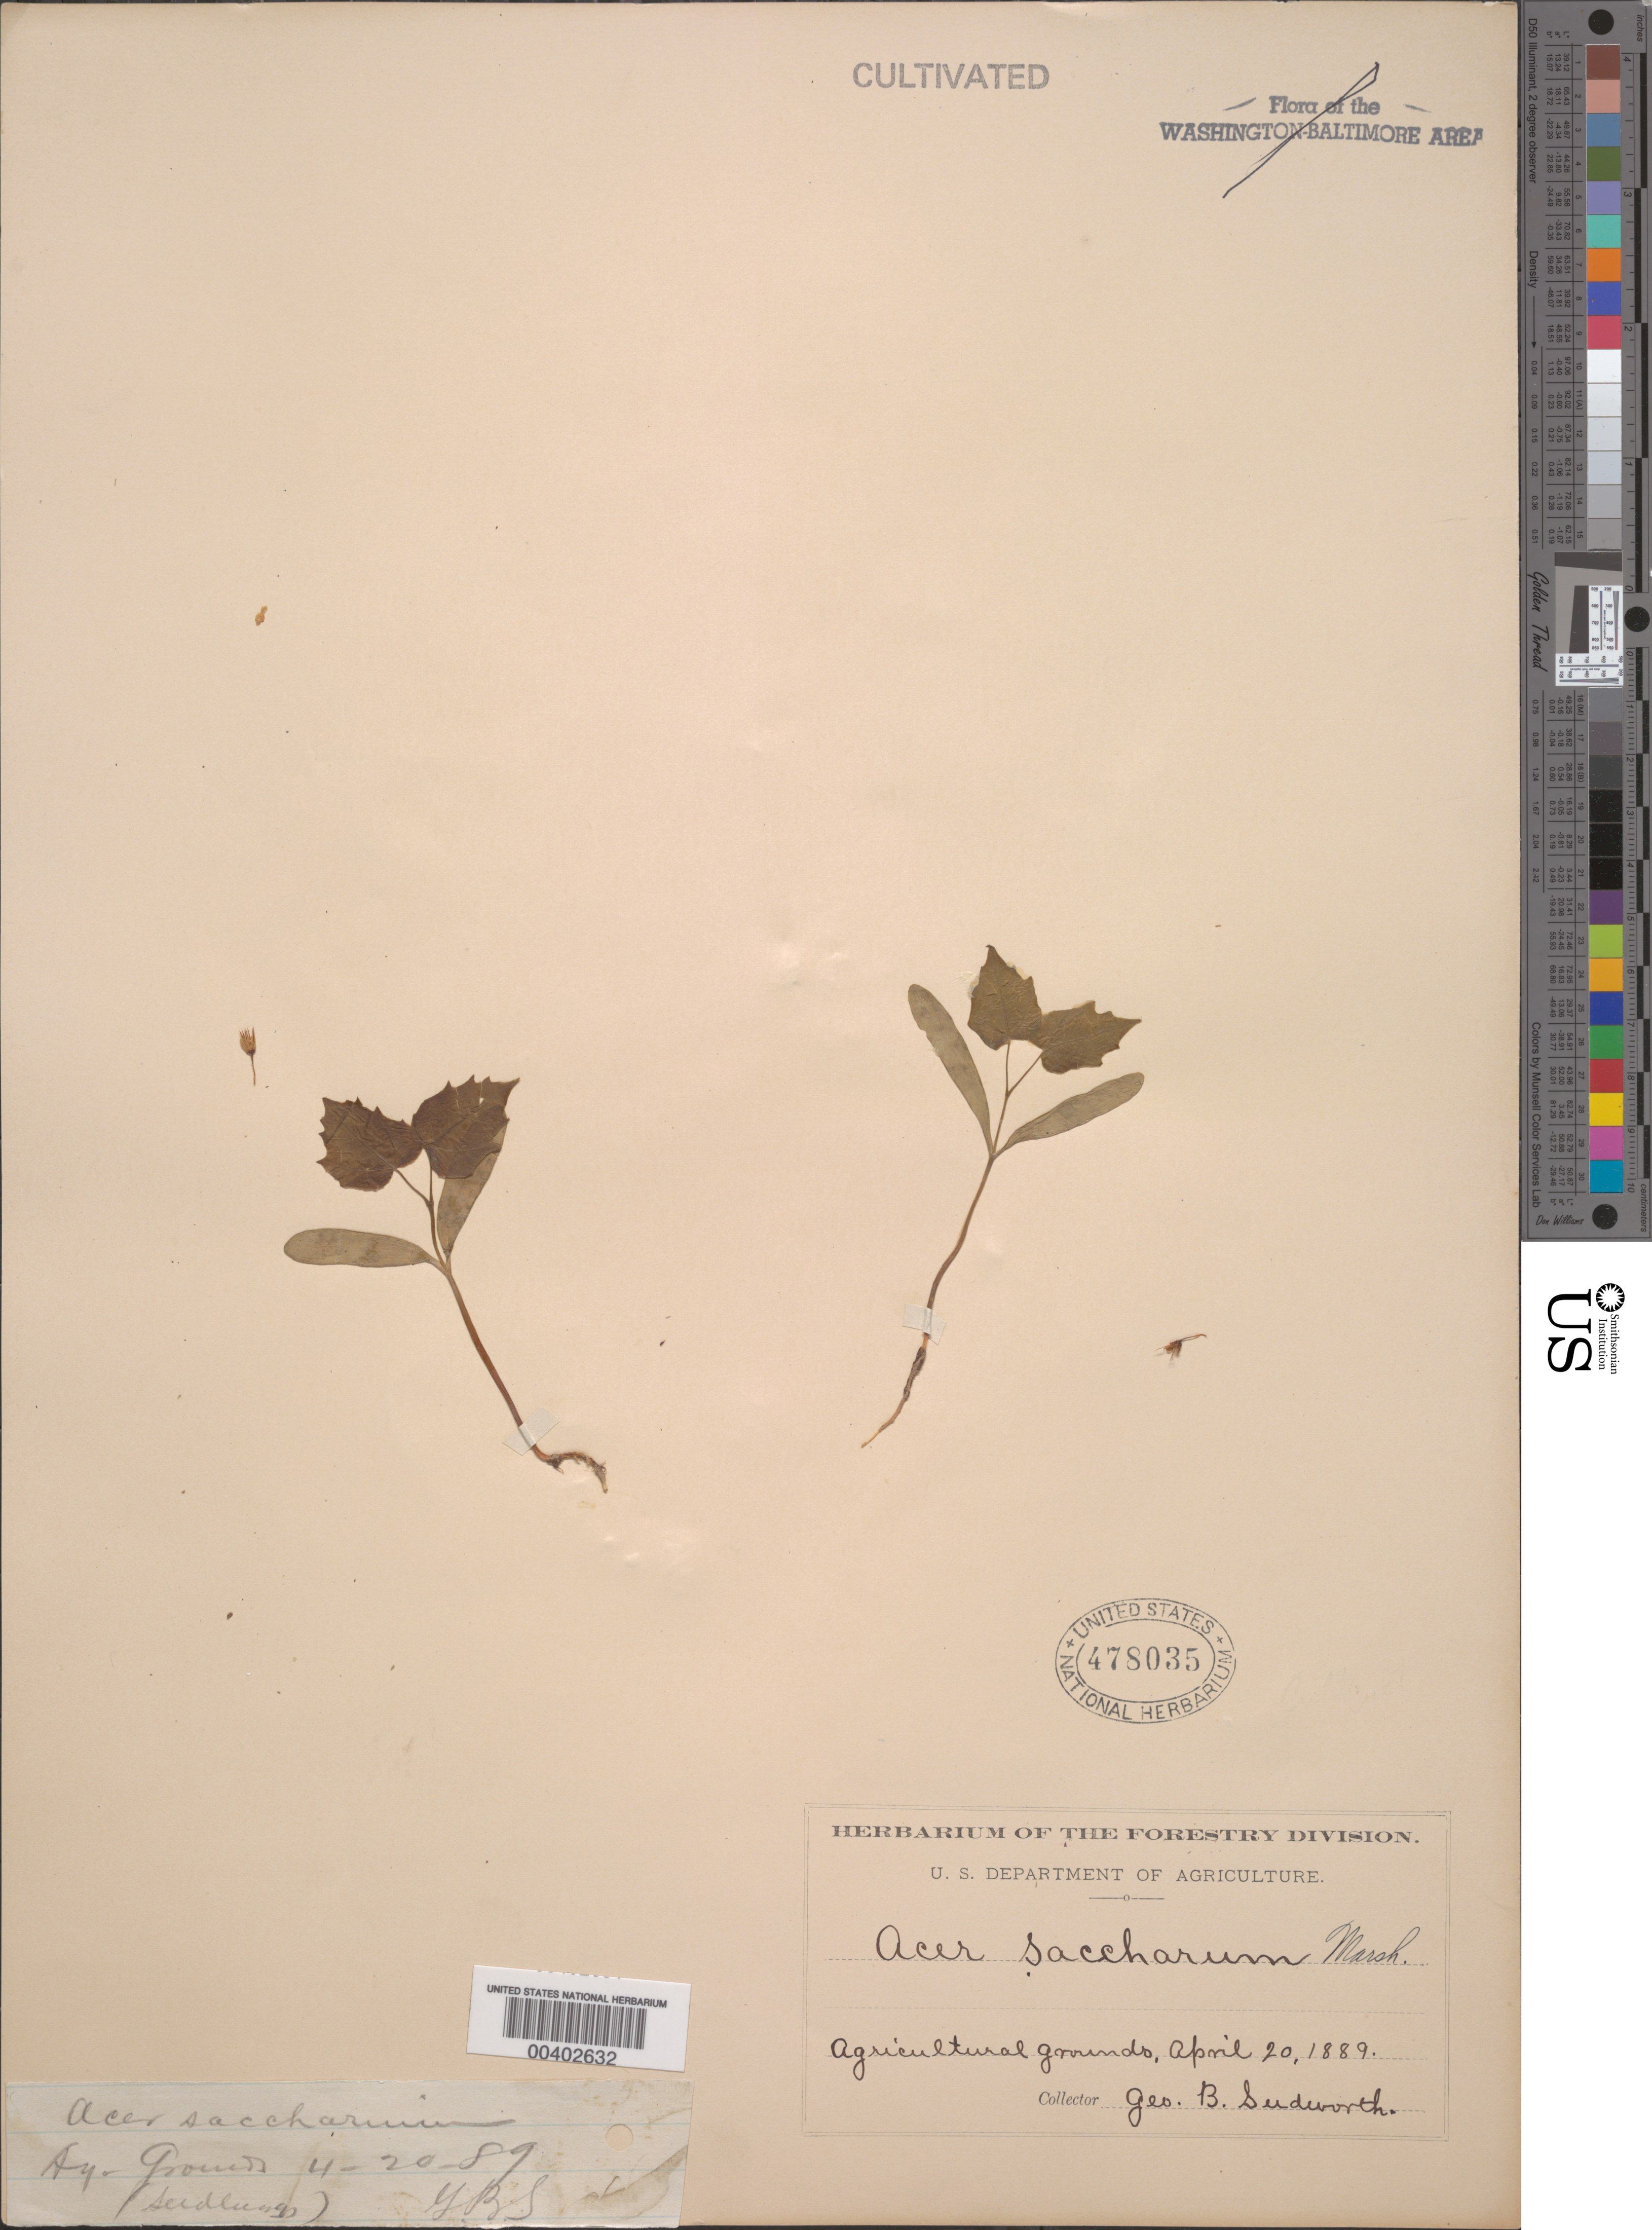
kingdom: Plantae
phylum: Tracheophyta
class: Magnoliopsida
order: Sapindales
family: Sapindaceae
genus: Acer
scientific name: Acer saccharum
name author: Marshall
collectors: G. B. Sudworth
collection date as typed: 20 Apr 1889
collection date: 1889-04-20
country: United States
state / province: District of Columbia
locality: Agriculture grounds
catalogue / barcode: US 478035